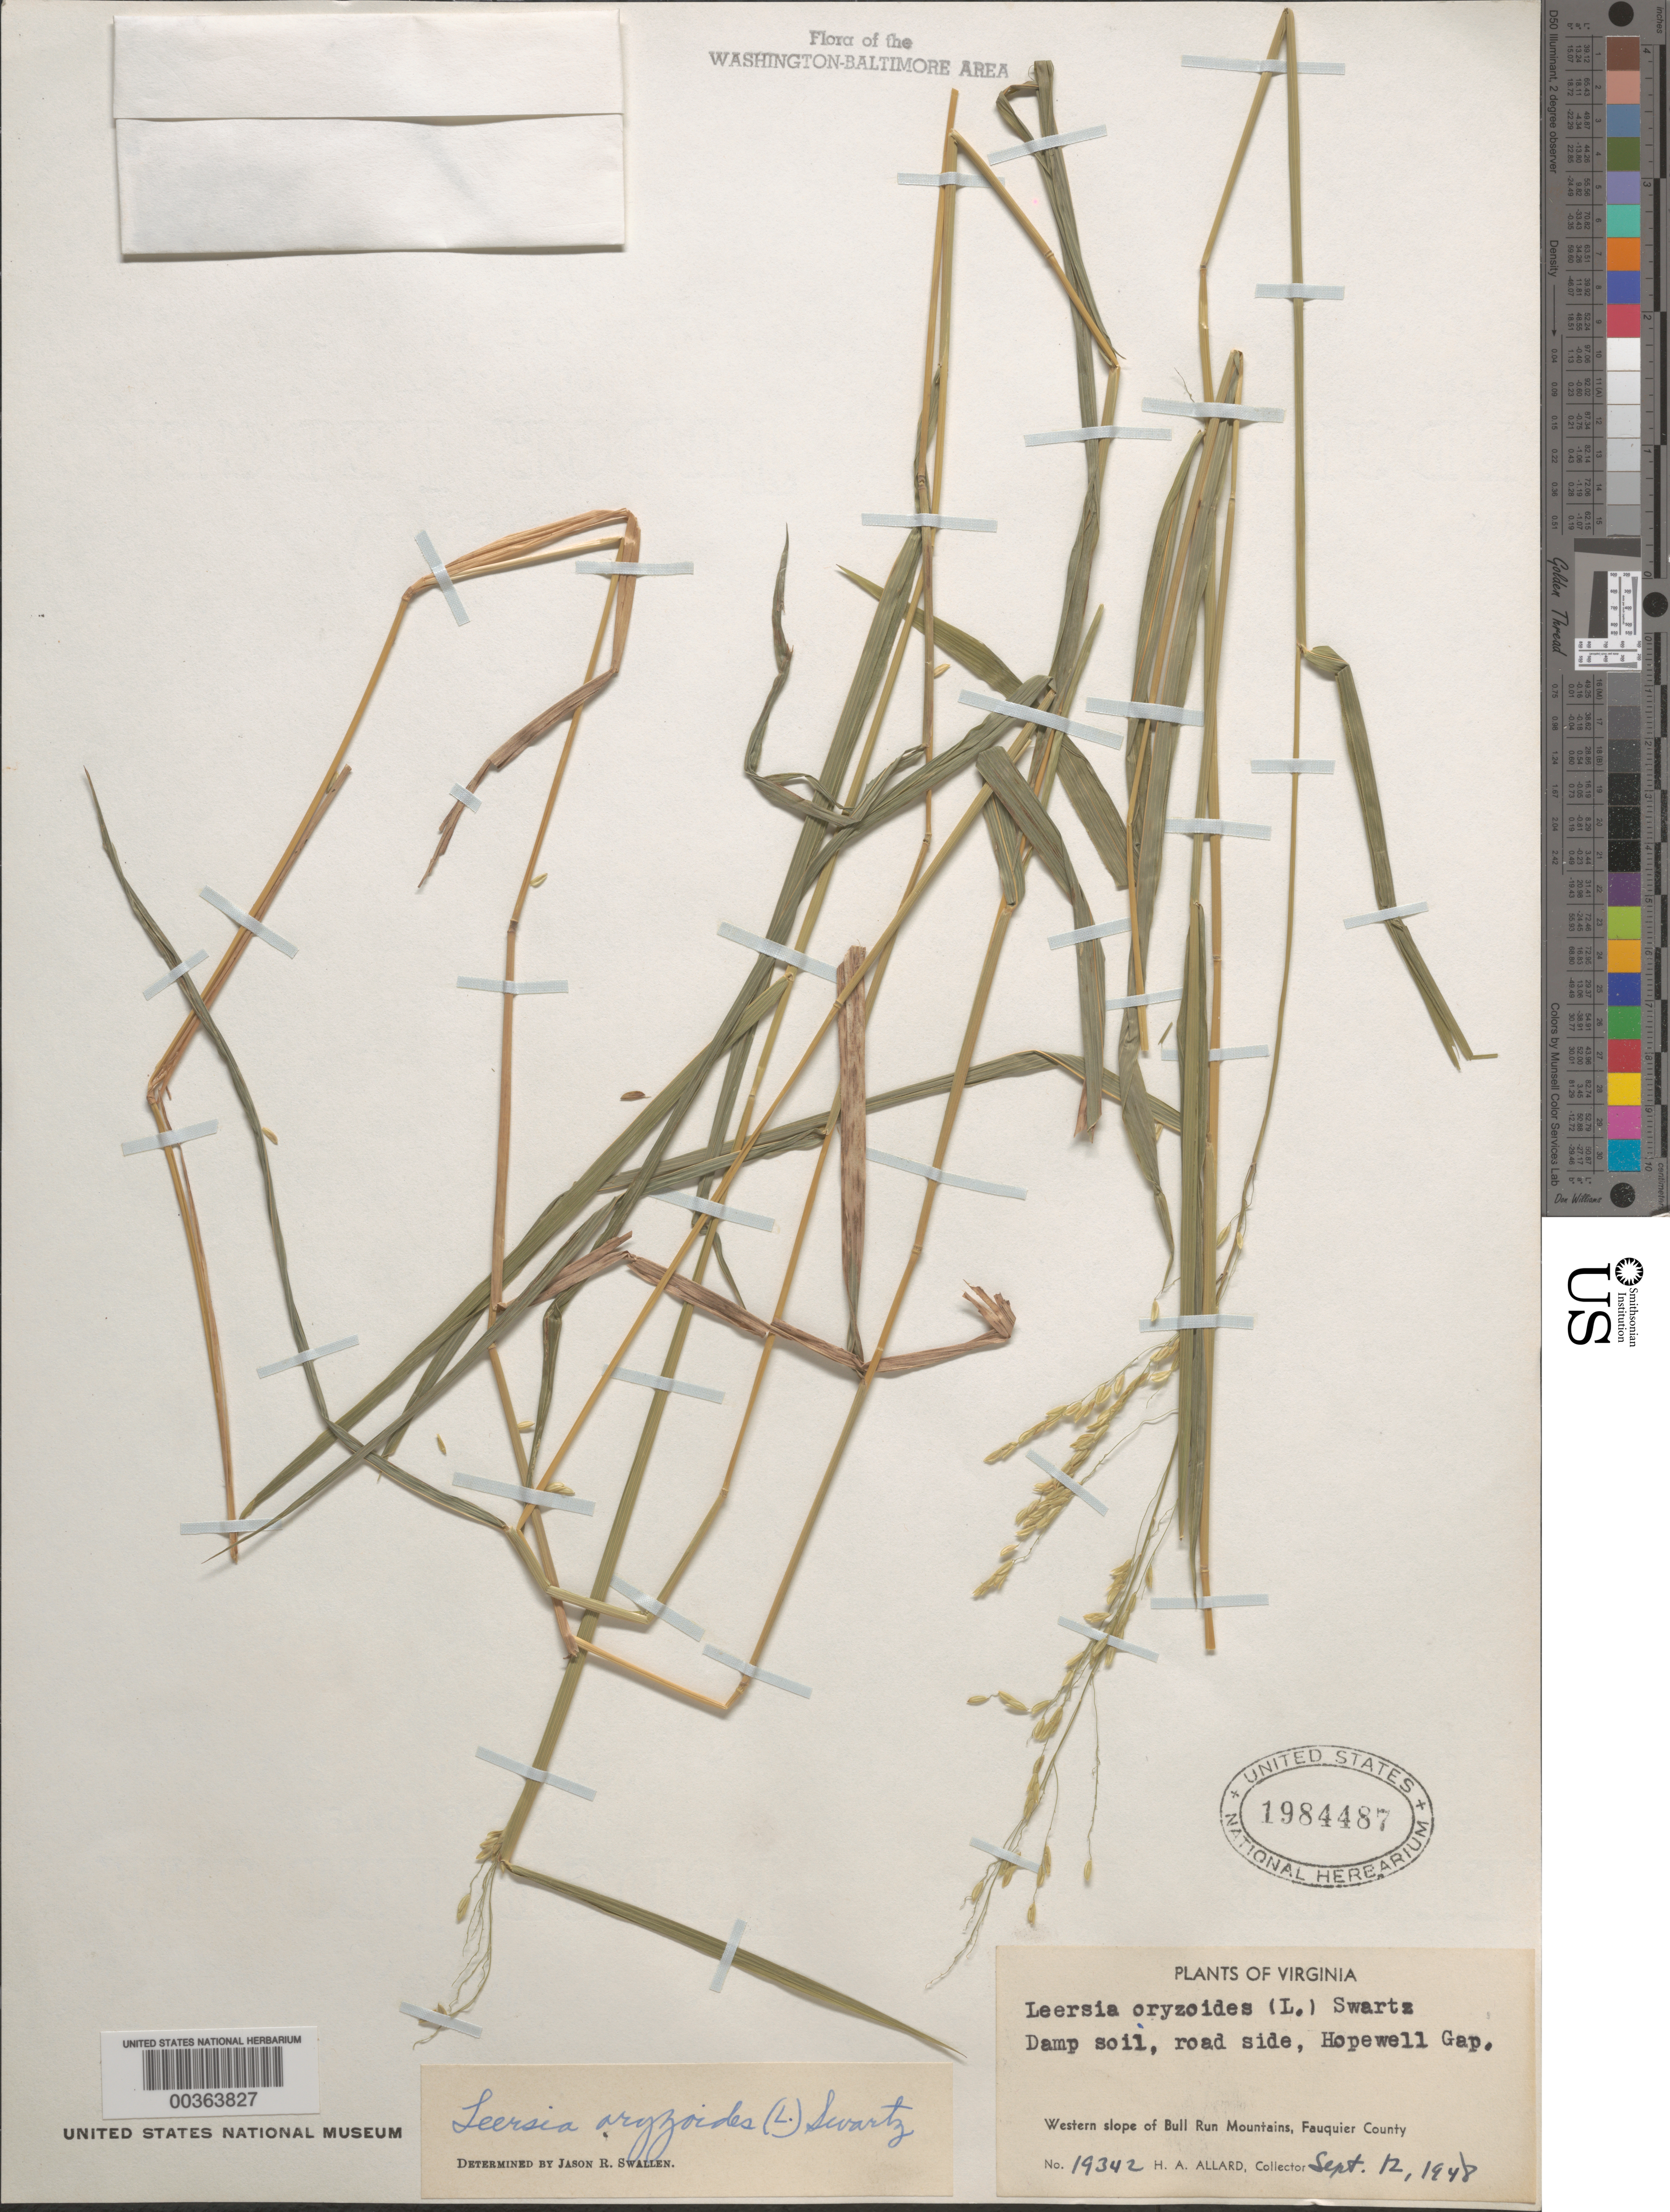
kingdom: Plantae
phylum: Tracheophyta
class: Liliopsida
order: Poales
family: Poaceae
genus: Leersia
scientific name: Leersia oryzoides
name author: (L.) Sw.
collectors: H. A. Allard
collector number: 19342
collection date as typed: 12 Sep 1948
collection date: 1948-09-12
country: United States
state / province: Virginia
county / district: Fauquier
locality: Hopewell Gap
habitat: Damp soil, roadside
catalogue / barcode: US 1984487